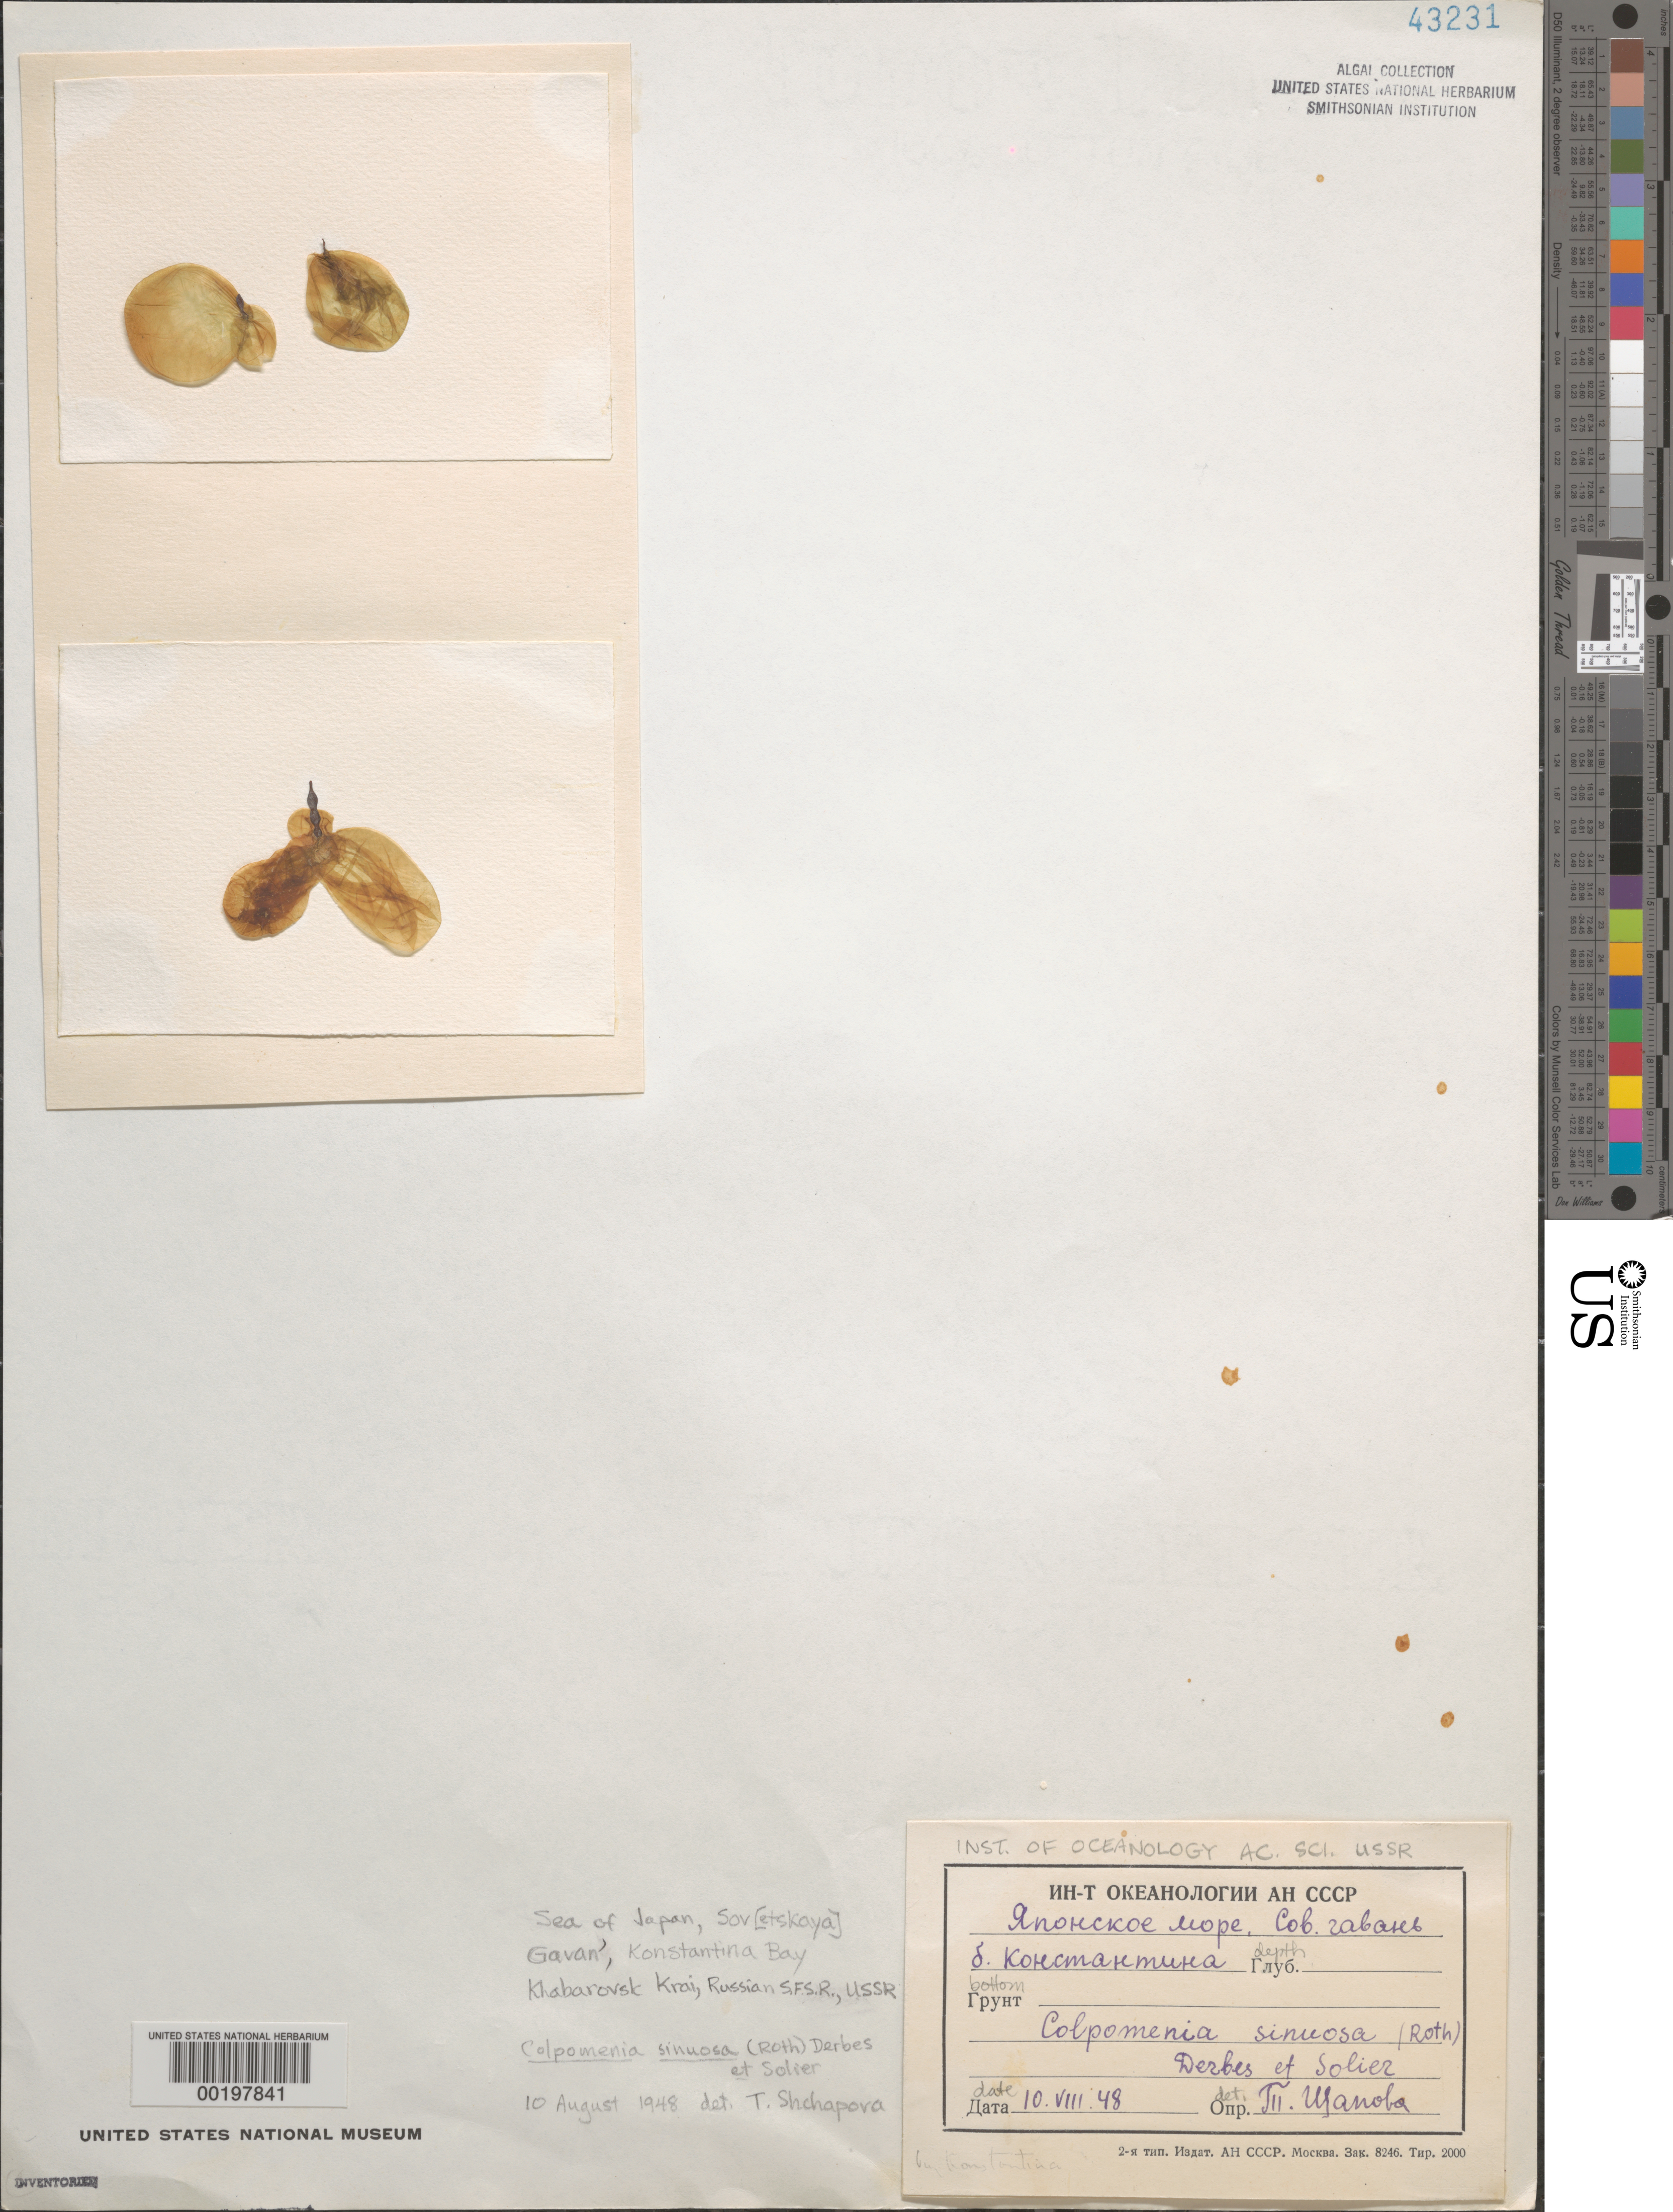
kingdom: Chromista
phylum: Ochrophyta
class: Phaeophyceae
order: Scytosiphonales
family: Scytosiphonaceae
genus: Colpomenia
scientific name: Colpomenia sinuosa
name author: (K. Mert. ex Roth) Derbes & Solier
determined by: Shchapova, T.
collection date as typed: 10 Aug 1948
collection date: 1948-08-10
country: Russian Federation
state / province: Khabarovsk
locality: Sea of Japan, Sovetskaya Gavan', Konstantina Bay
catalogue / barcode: US 43231